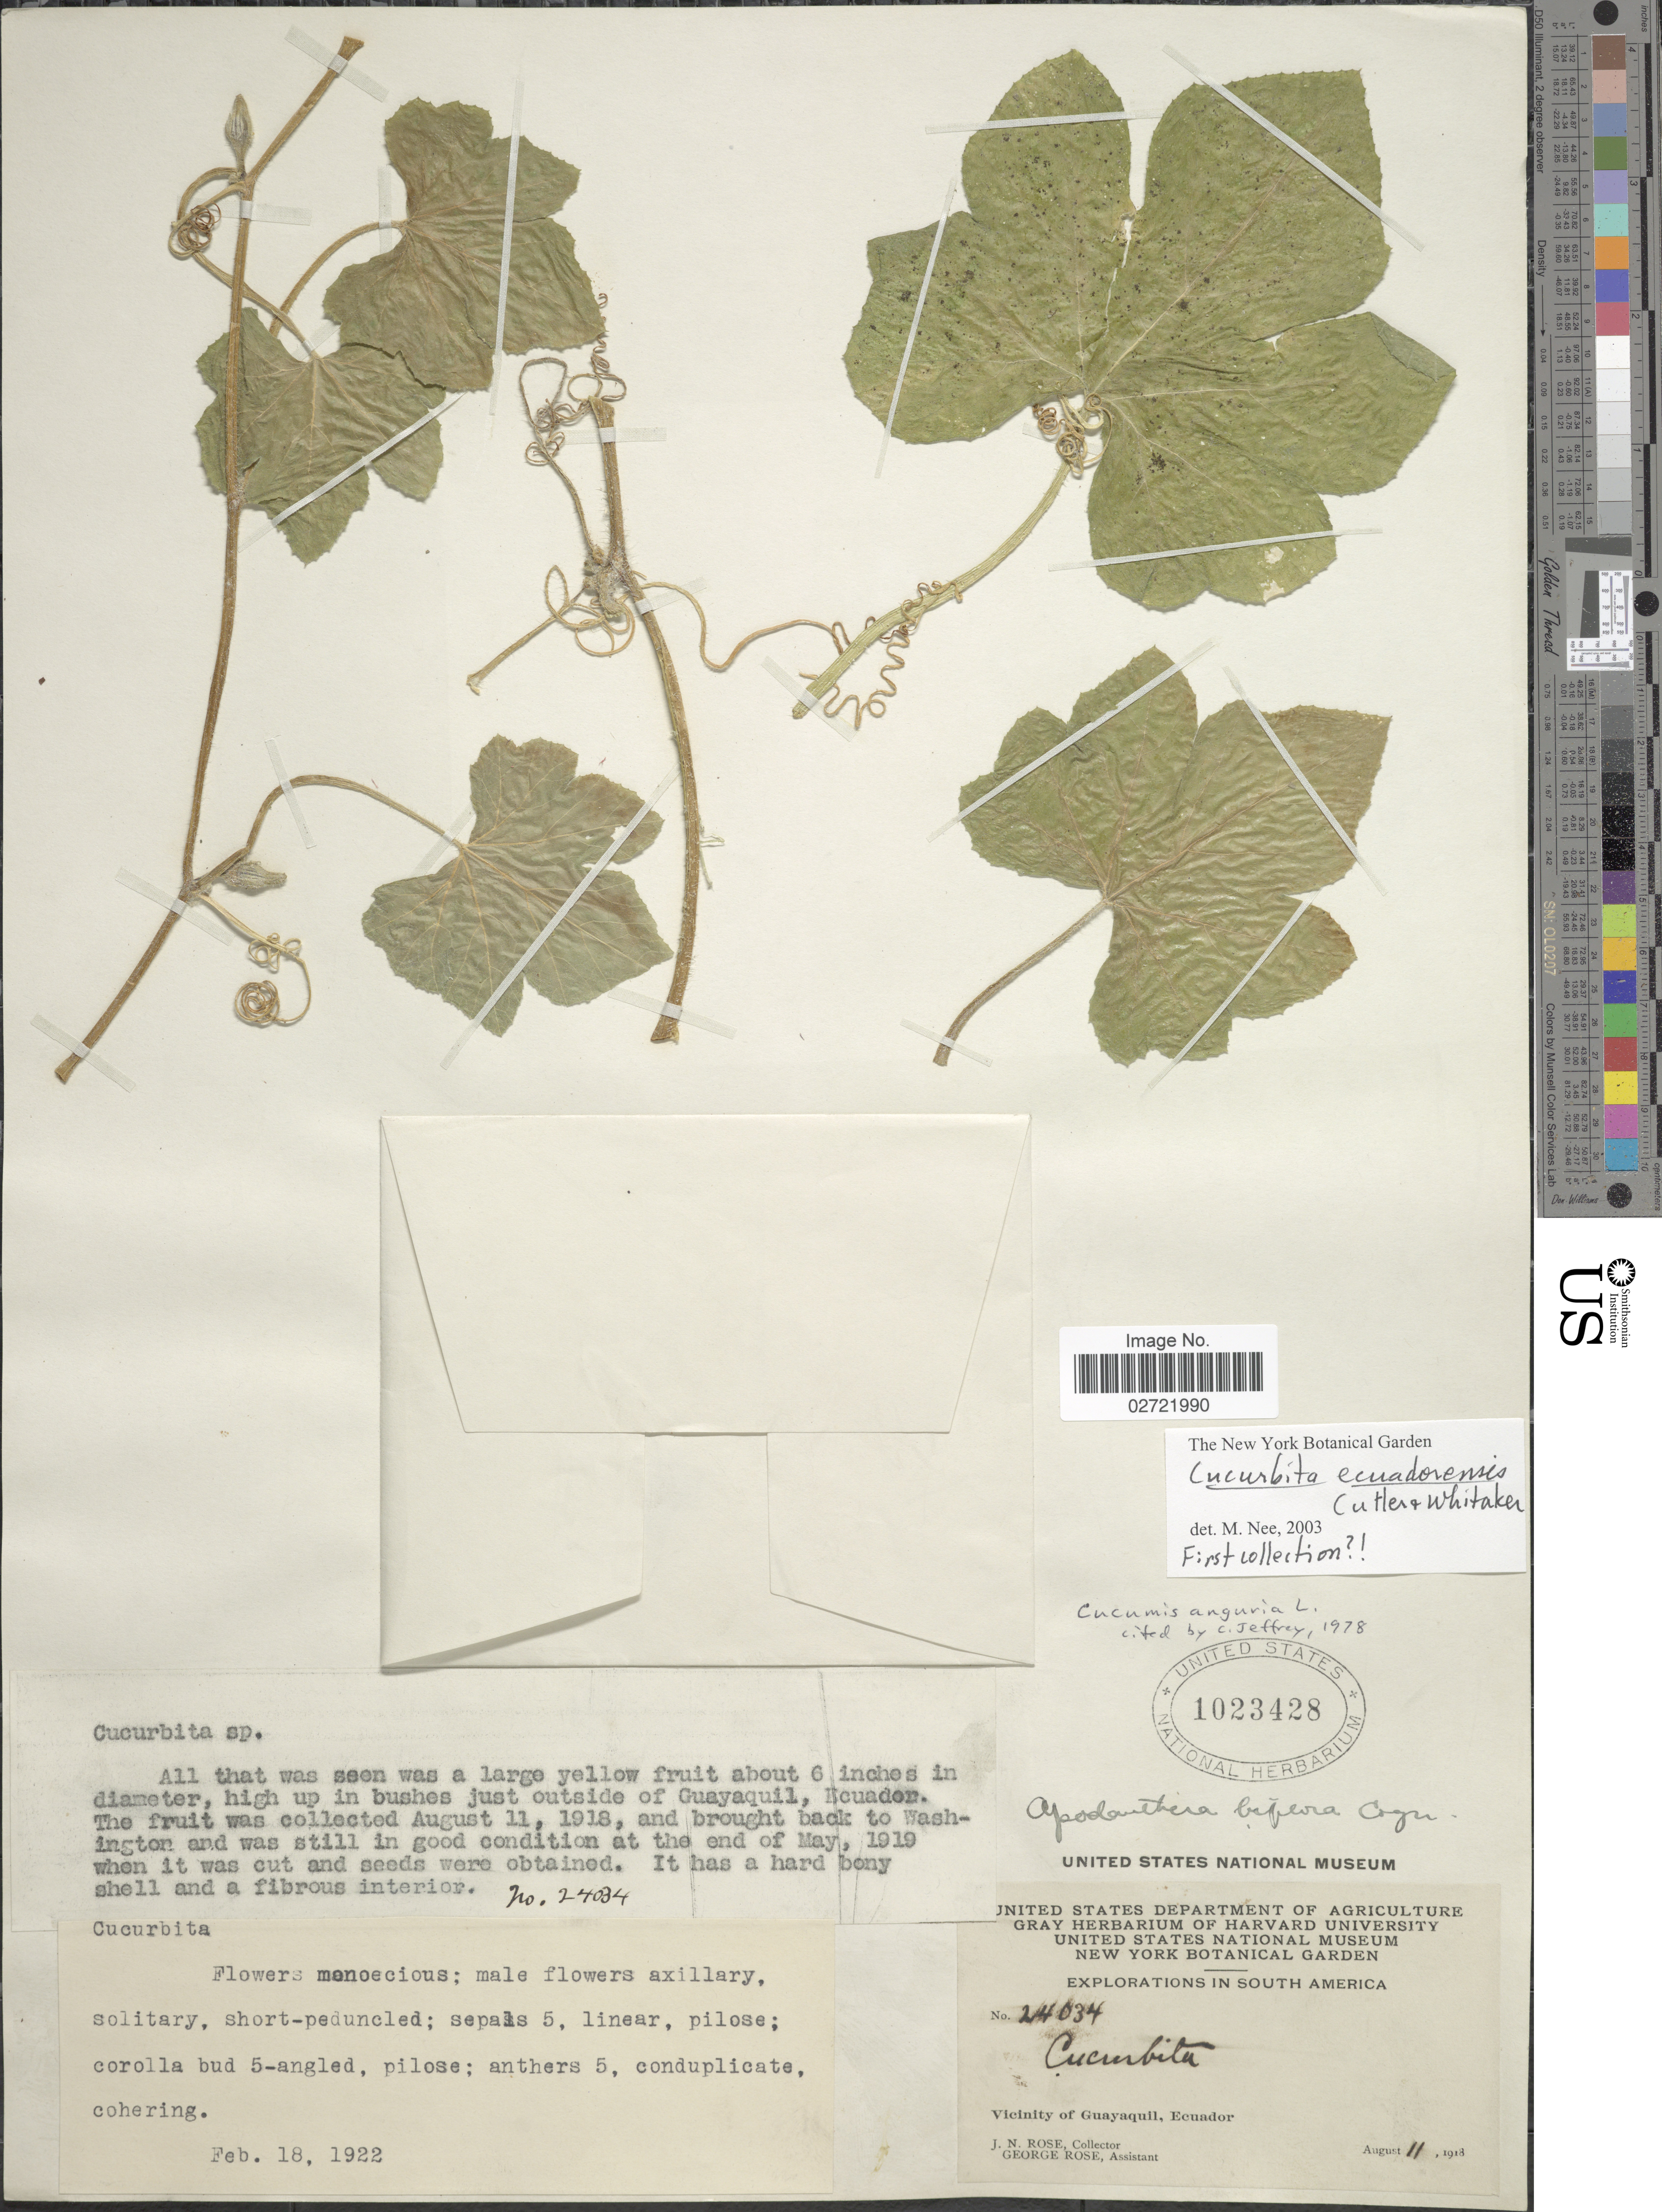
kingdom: Plantae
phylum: Tracheophyta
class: Magnoliopsida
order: Cucurbitales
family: Cucurbitaceae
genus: Cucurbita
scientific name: Cucurbita ecuadoriensis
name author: H.C. Cutler & Whitaker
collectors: J. N. Rose & G. Rose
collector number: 24034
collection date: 1918-08-11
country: Ecuador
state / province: Guayas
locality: Vicinity of Guayaquil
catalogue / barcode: US 1023428